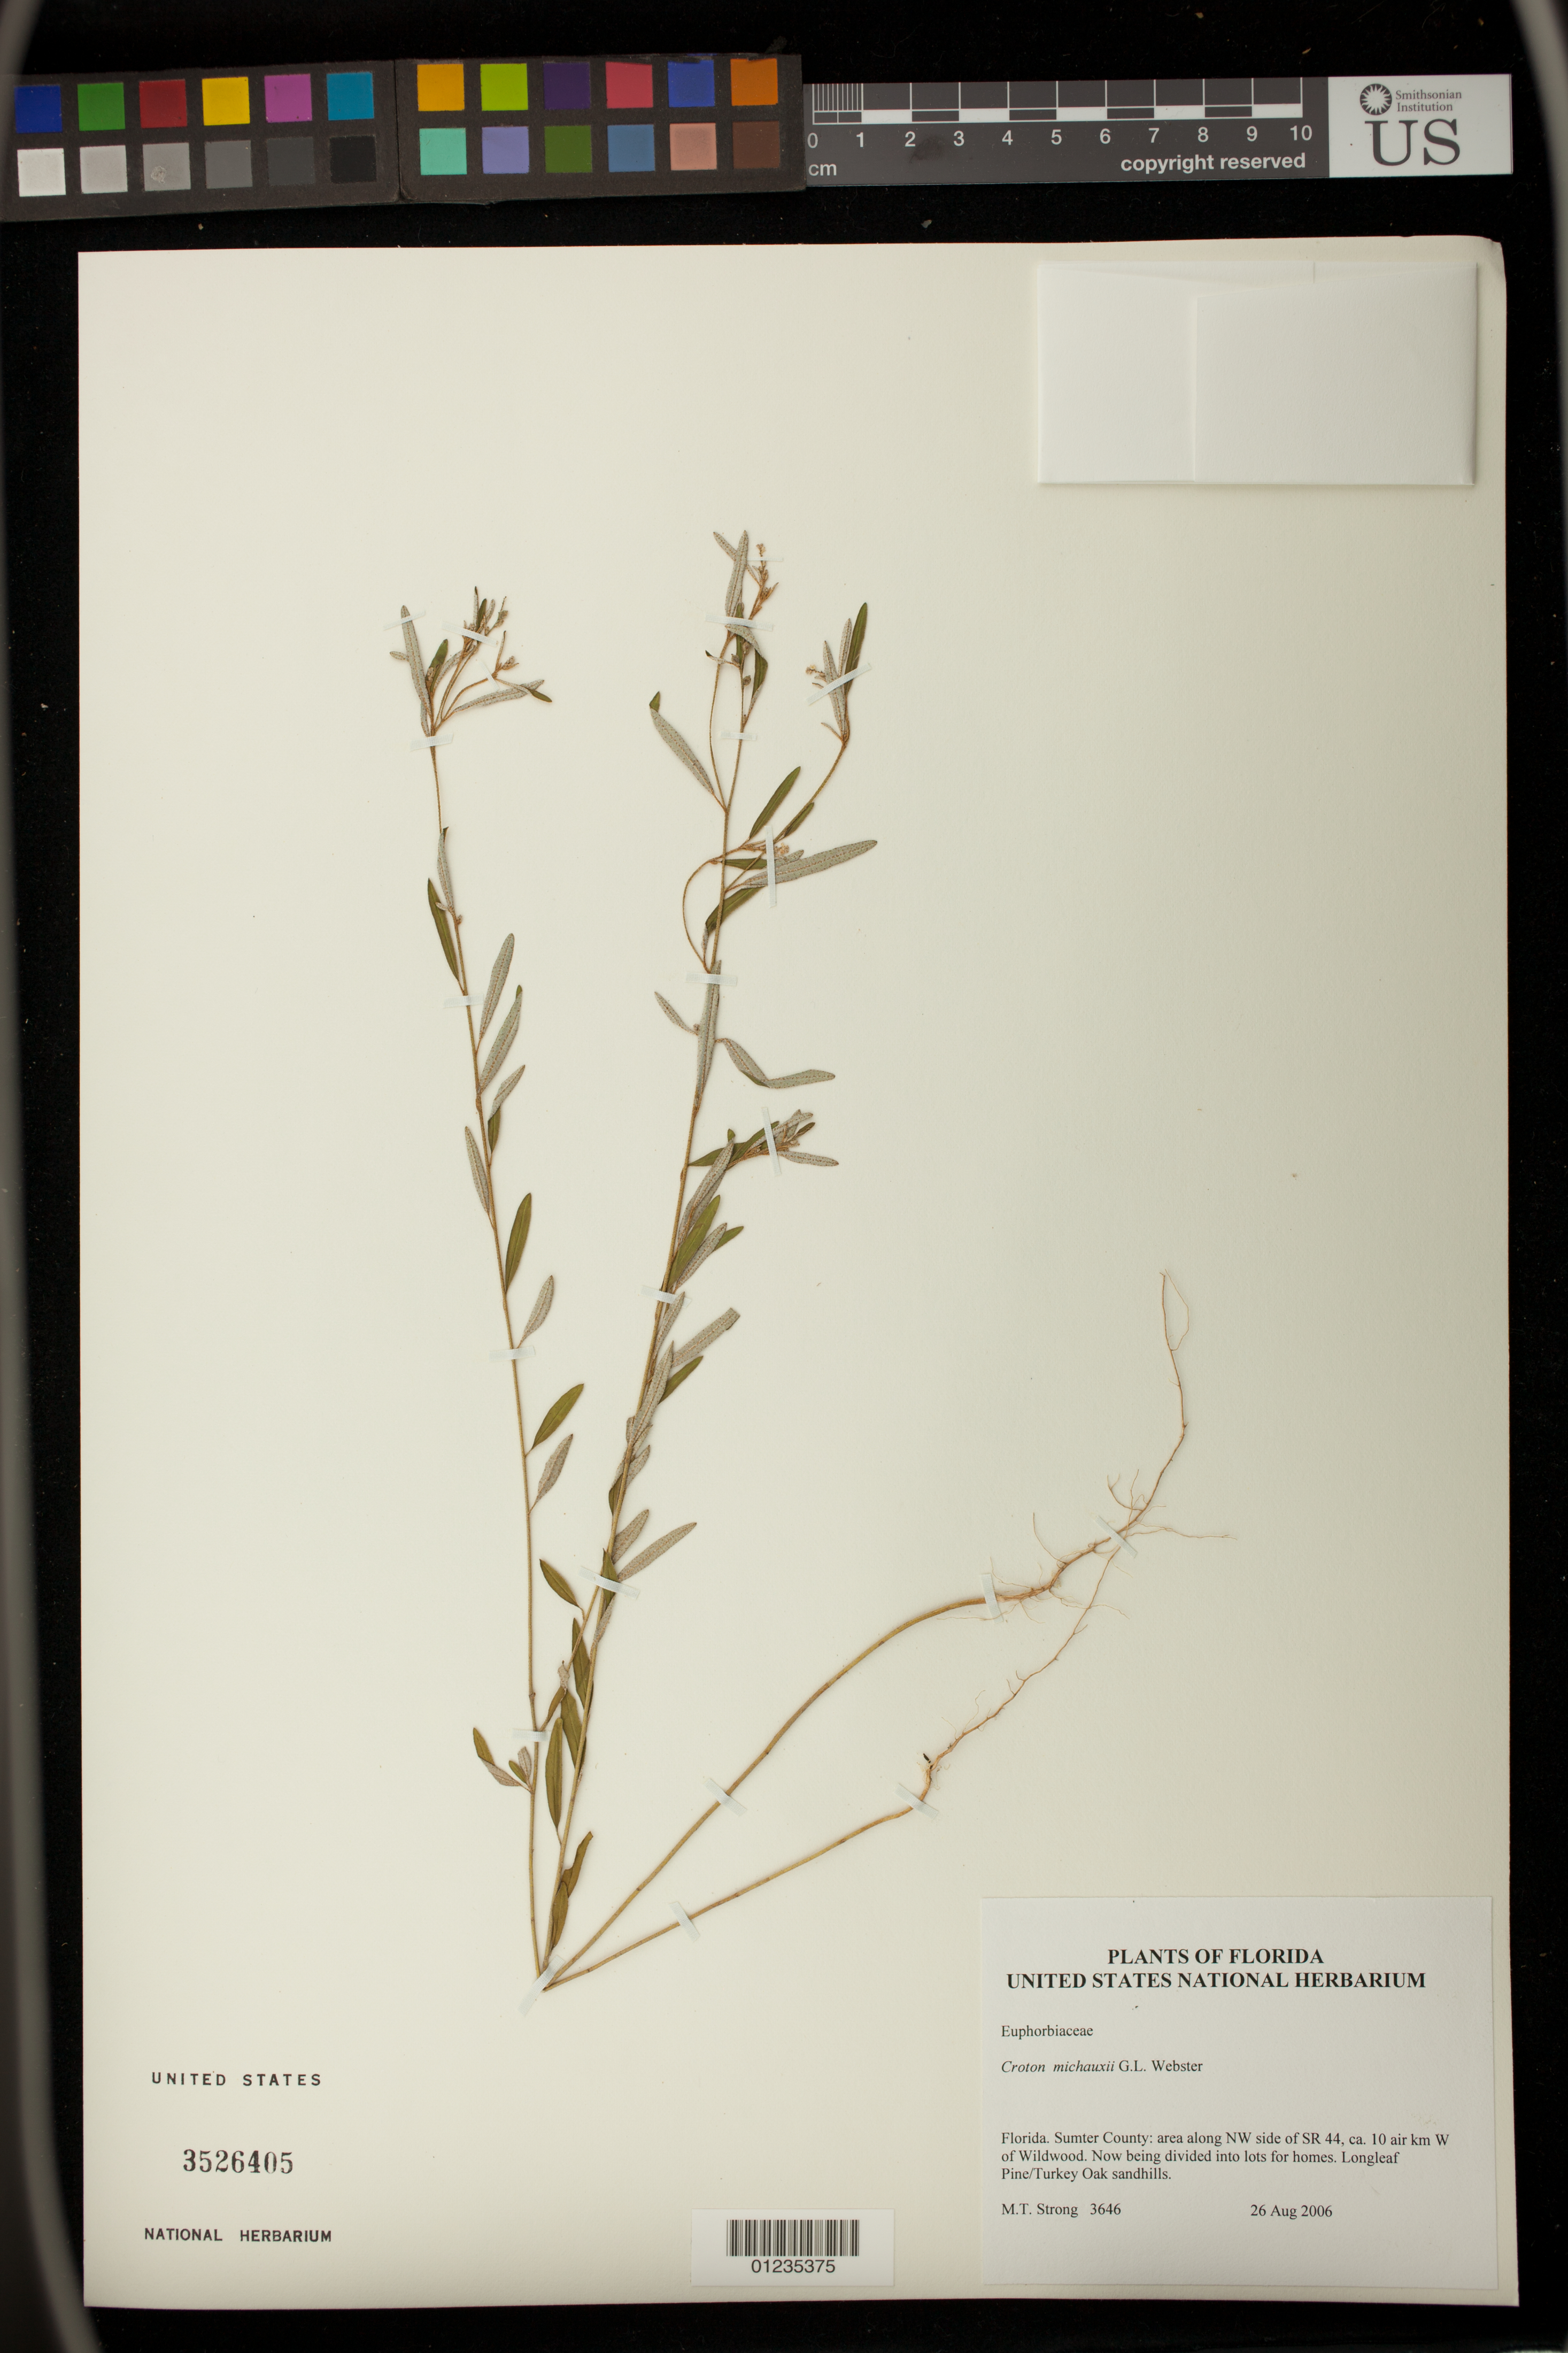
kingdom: Plantae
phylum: Tracheophyta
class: Magnoliopsida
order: Malpighiales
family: Euphorbiaceae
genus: Crotonopsis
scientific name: Crotonopsis linearis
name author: Michx.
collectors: M. T. Strong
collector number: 3646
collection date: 2006-08-26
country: United States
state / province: Florida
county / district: Sumter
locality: area along NW side of SR 44, ca. 10 air km W of Wi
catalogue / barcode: US 3526405